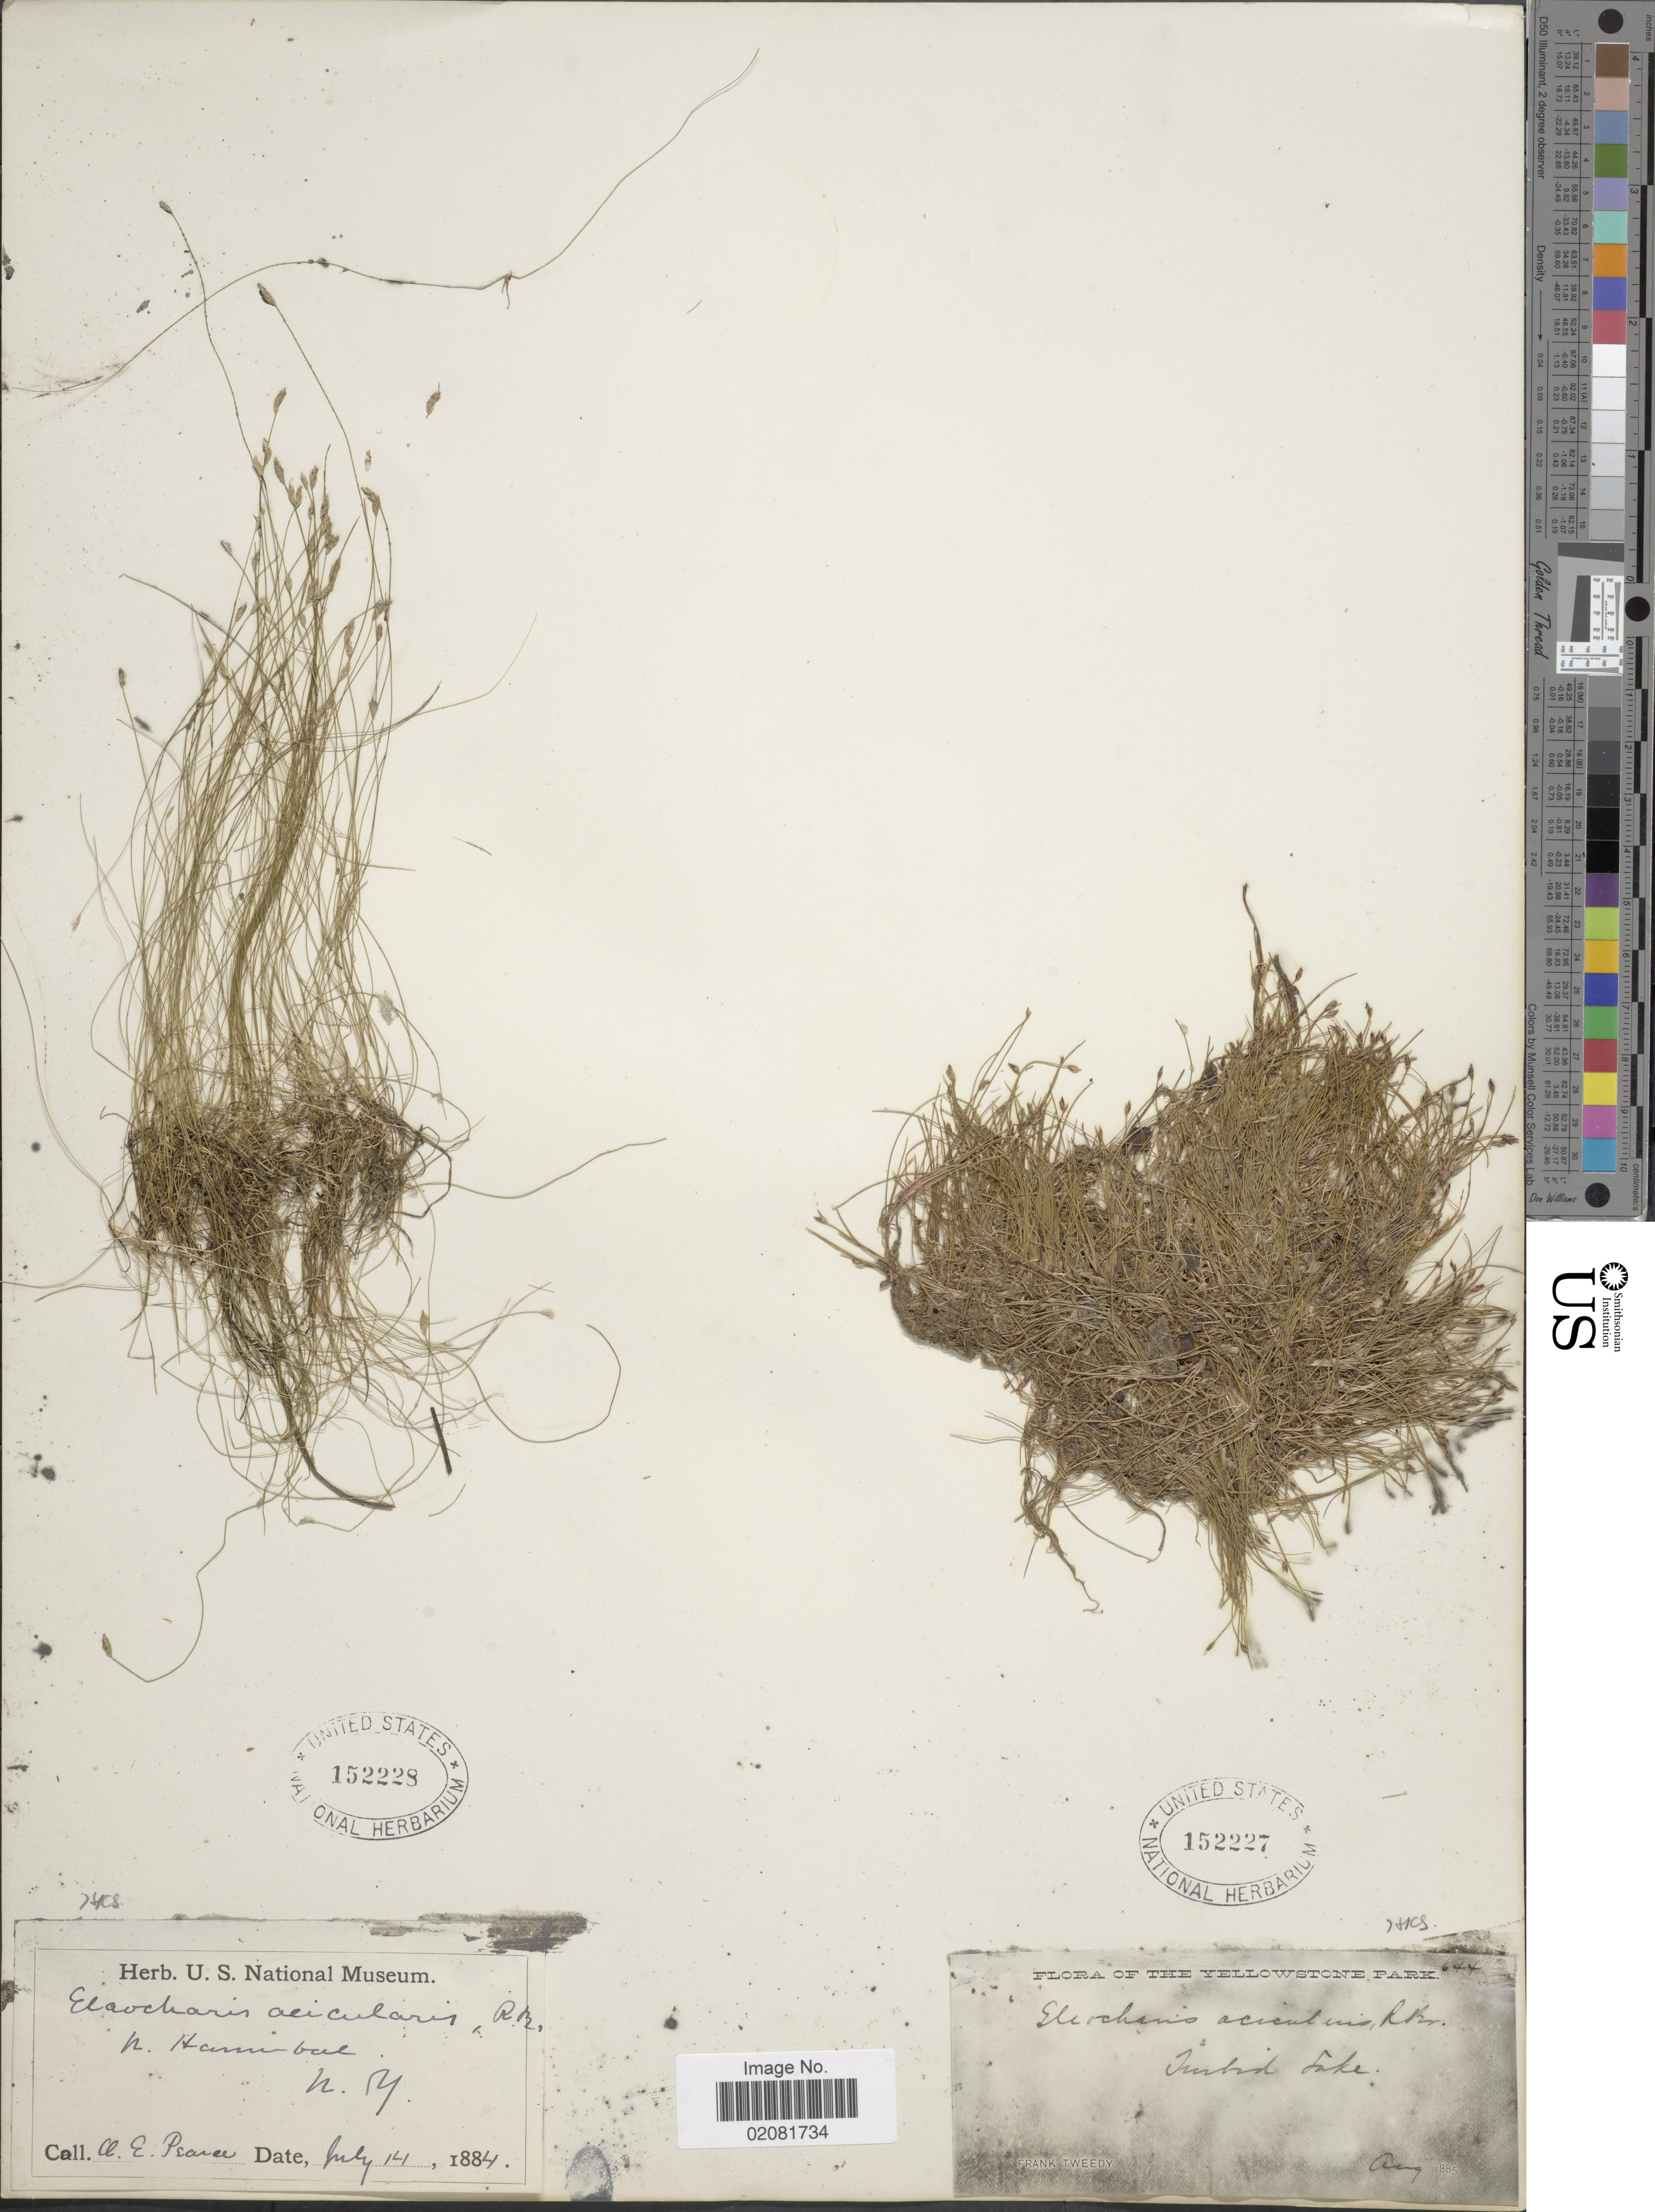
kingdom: Plantae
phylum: Tracheophyta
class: Liliopsida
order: Poales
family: Cyperaceae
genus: Eleocharis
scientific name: Eleocharis acicularis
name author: (L.) Roem. & Schult.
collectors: F. Tweedy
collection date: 1885-08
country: United States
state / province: Wyoming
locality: Yellowstone Park. Turbid Lake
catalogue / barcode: US 152227